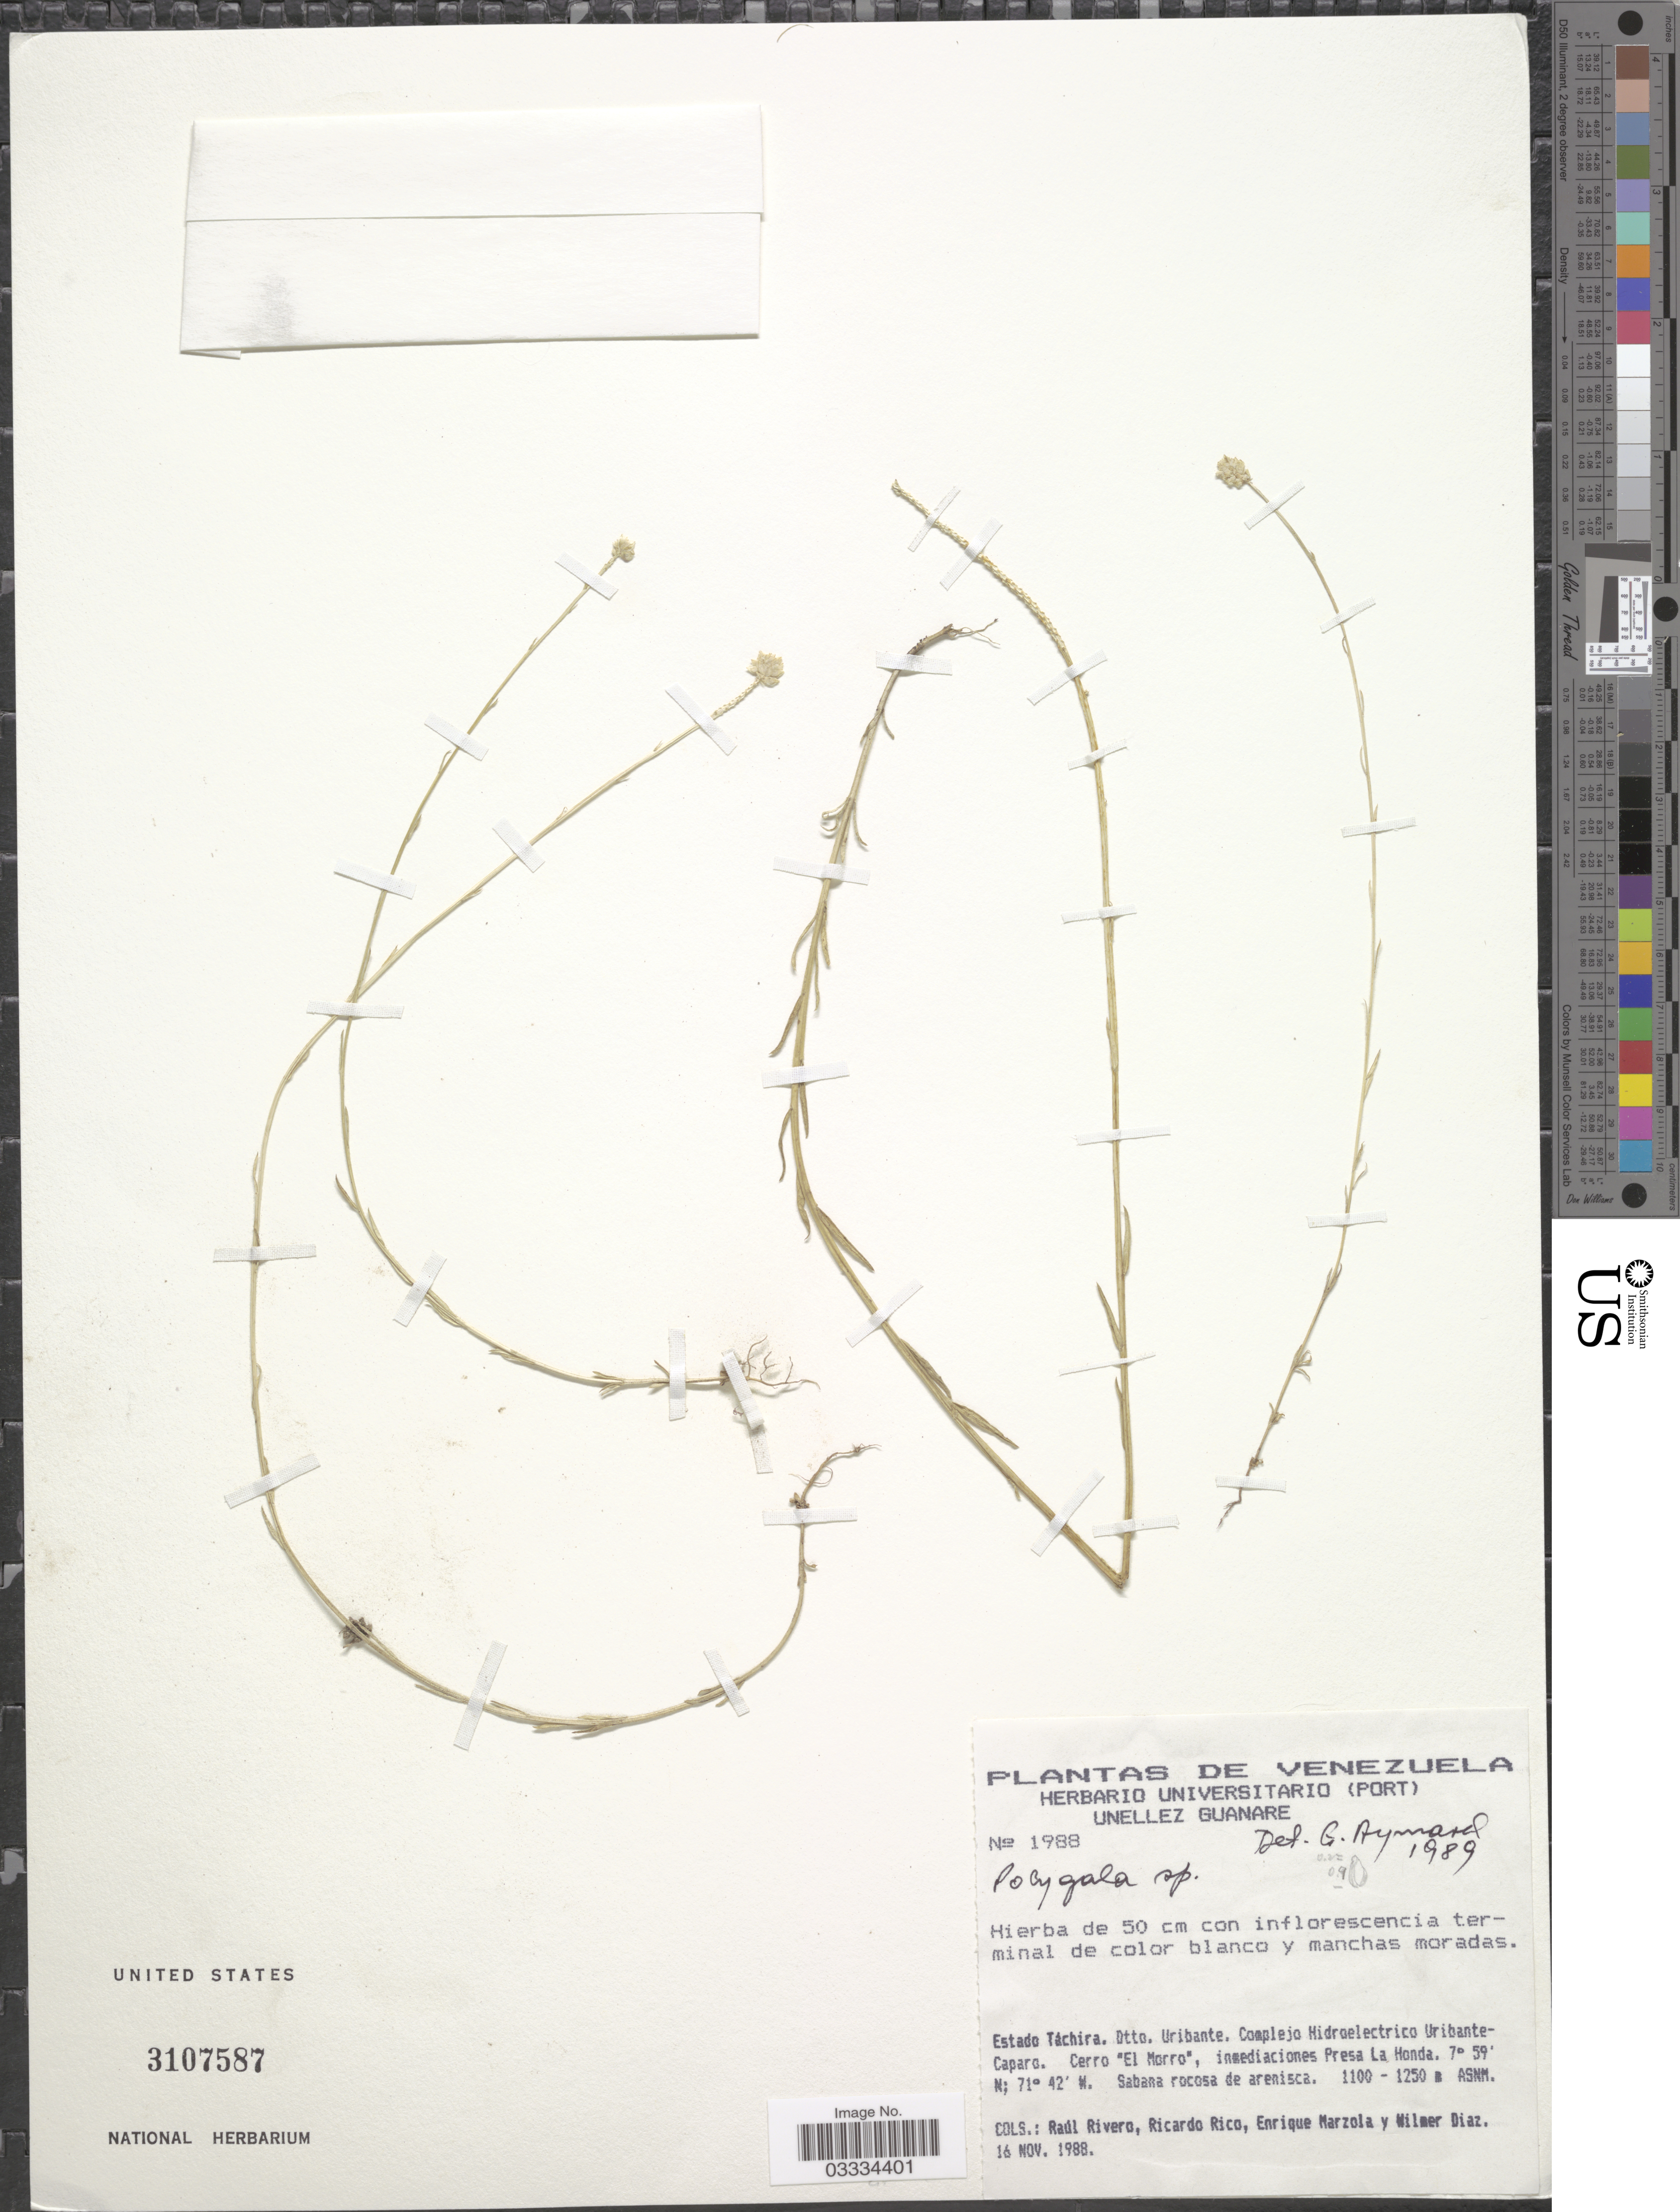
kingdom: Plantae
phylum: Tracheophyta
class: Magnoliopsida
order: Fabales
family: Polygalaceae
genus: Polygala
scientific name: Polygala sp.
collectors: R. Rivero, R. Rico, E. Marzola & W. Díaz P.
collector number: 1988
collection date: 1988-11-16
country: Venezuela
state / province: Tachira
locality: Dtto. Uribante. Complejo Hidroelectrico Uribante-Caparo. Cerro "El Morro", inmediaciones Presa La Honda.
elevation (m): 1100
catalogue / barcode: US 3107587